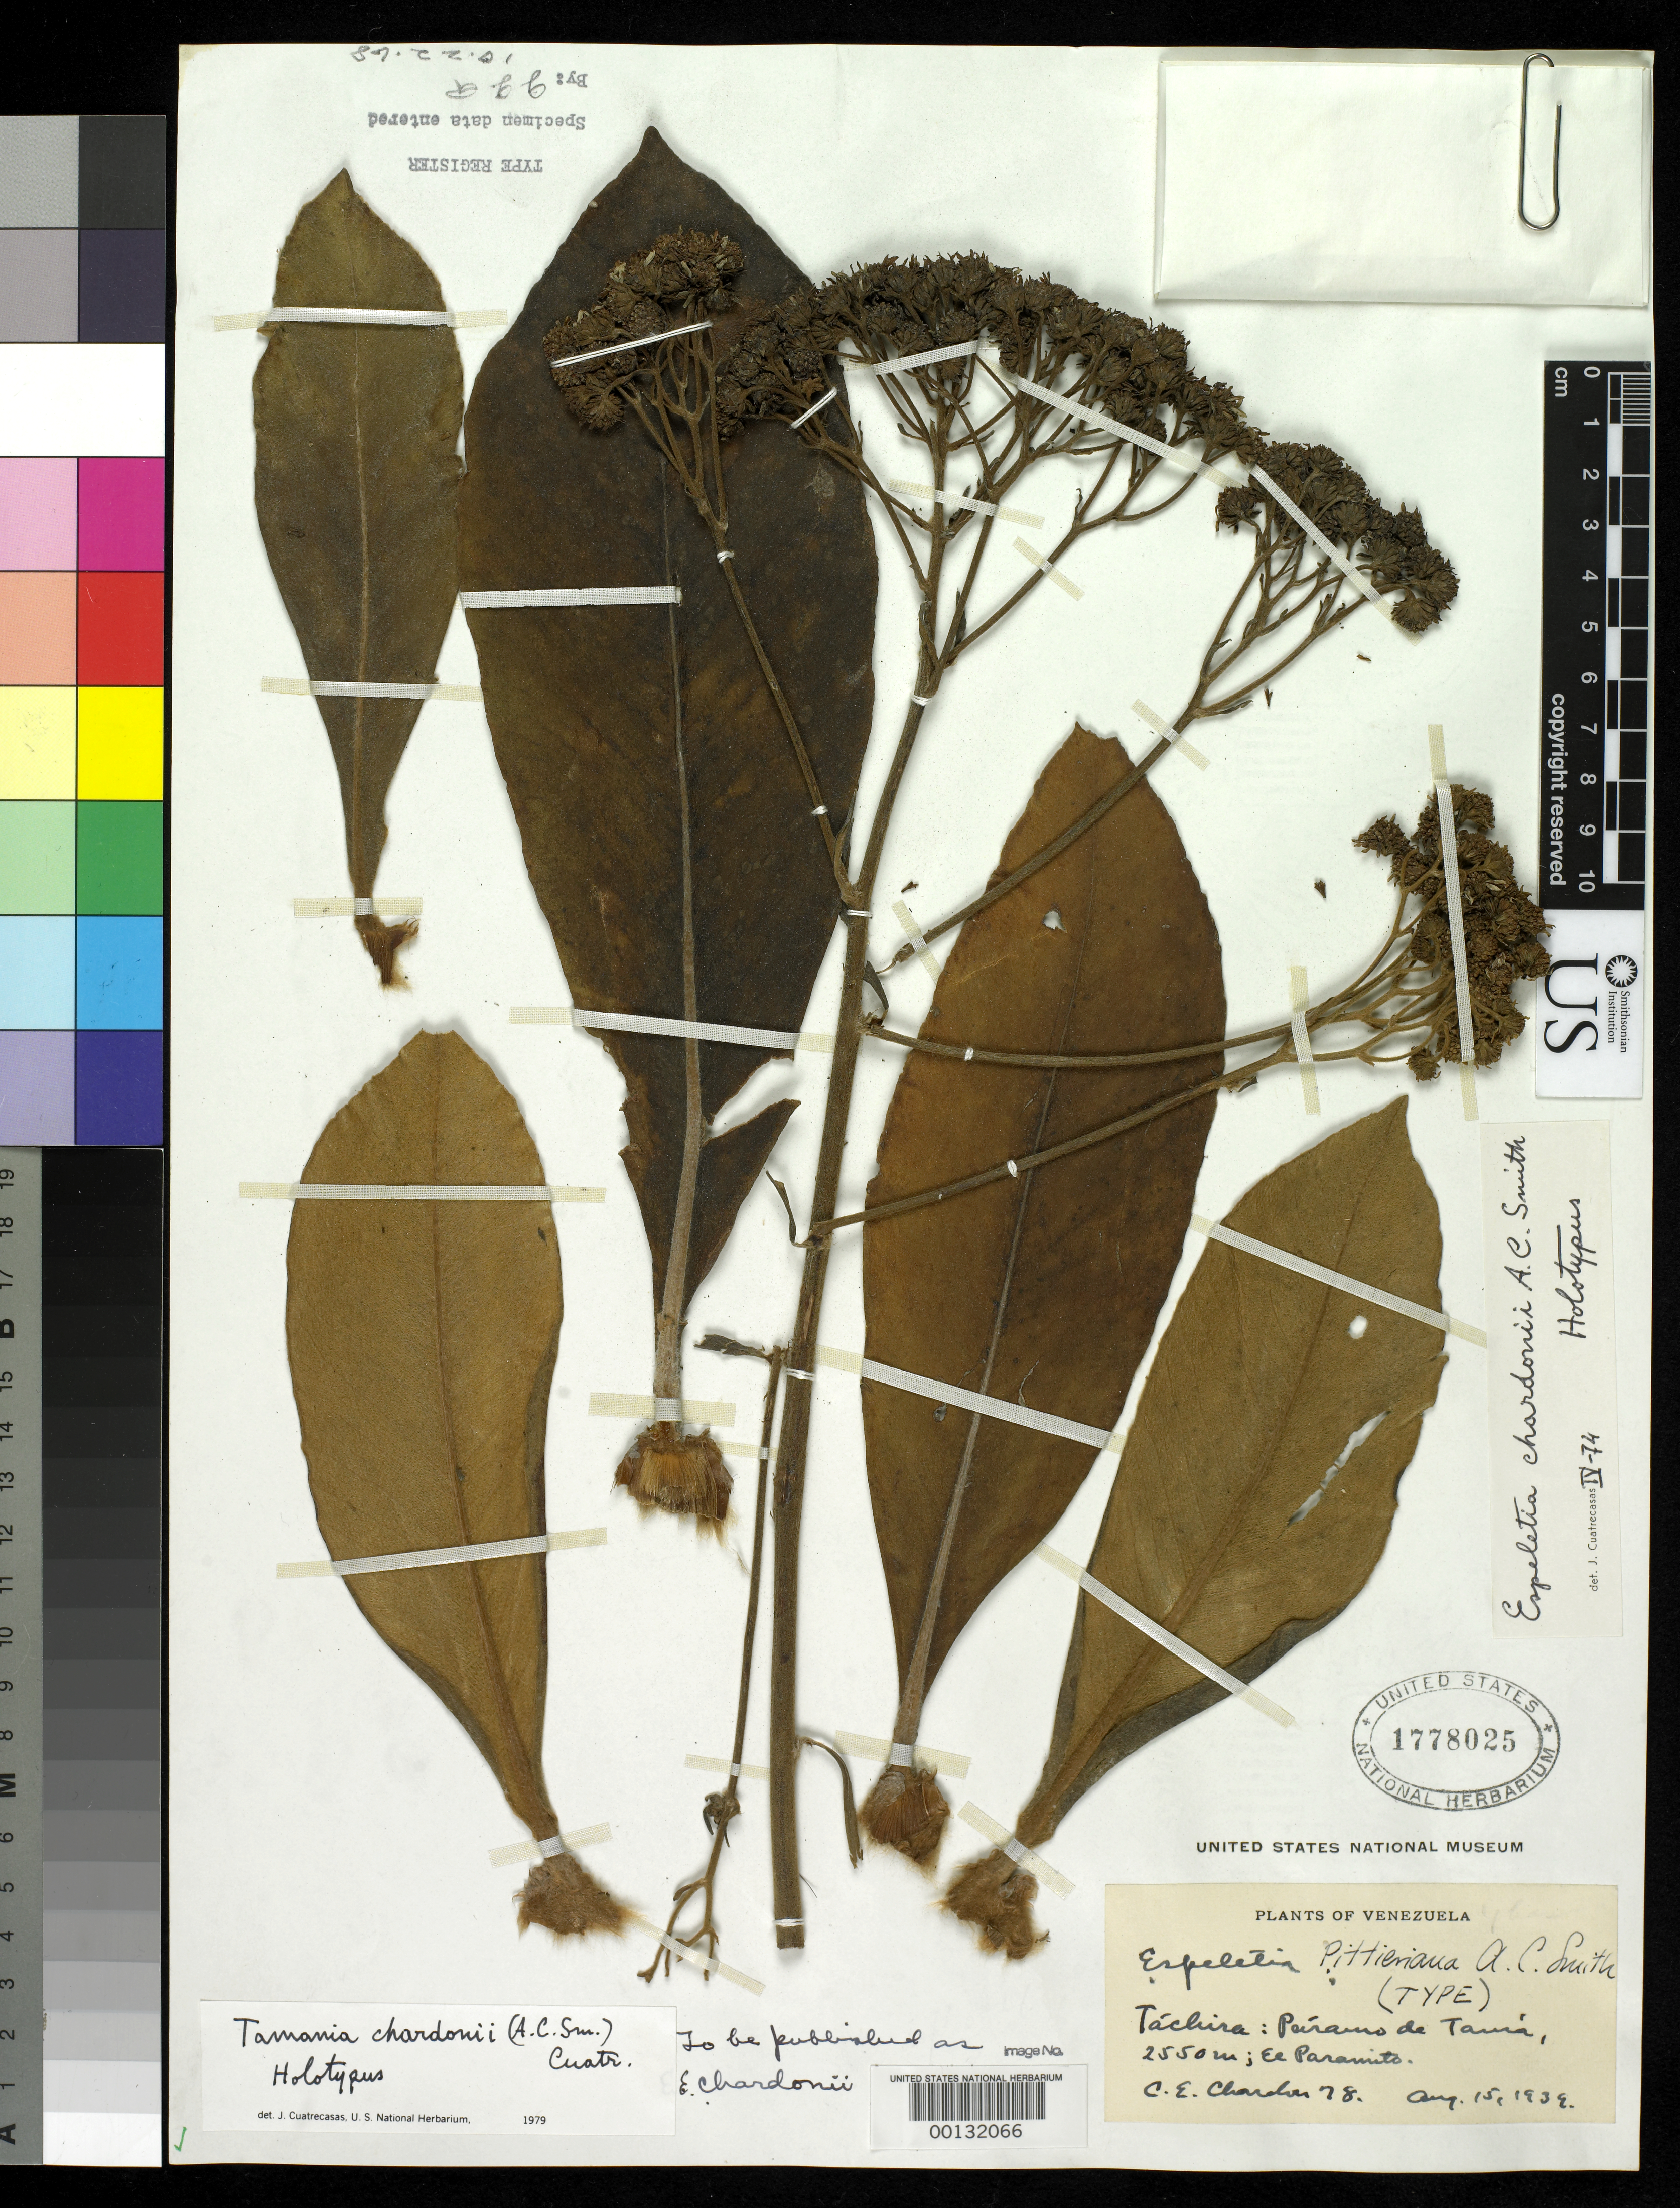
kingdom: Plantae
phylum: Tracheophyta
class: Magnoliopsida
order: Asterales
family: Asteraceae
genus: Espeletia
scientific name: Espeletia chardonii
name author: A.C. Sm.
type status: Holotype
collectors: C. E. Chardón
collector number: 78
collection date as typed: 15 Aug 1939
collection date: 1939-08-15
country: Venezuela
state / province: Tachira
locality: El Paramito, Páramo de Tamia.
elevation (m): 2550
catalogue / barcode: US 1778025